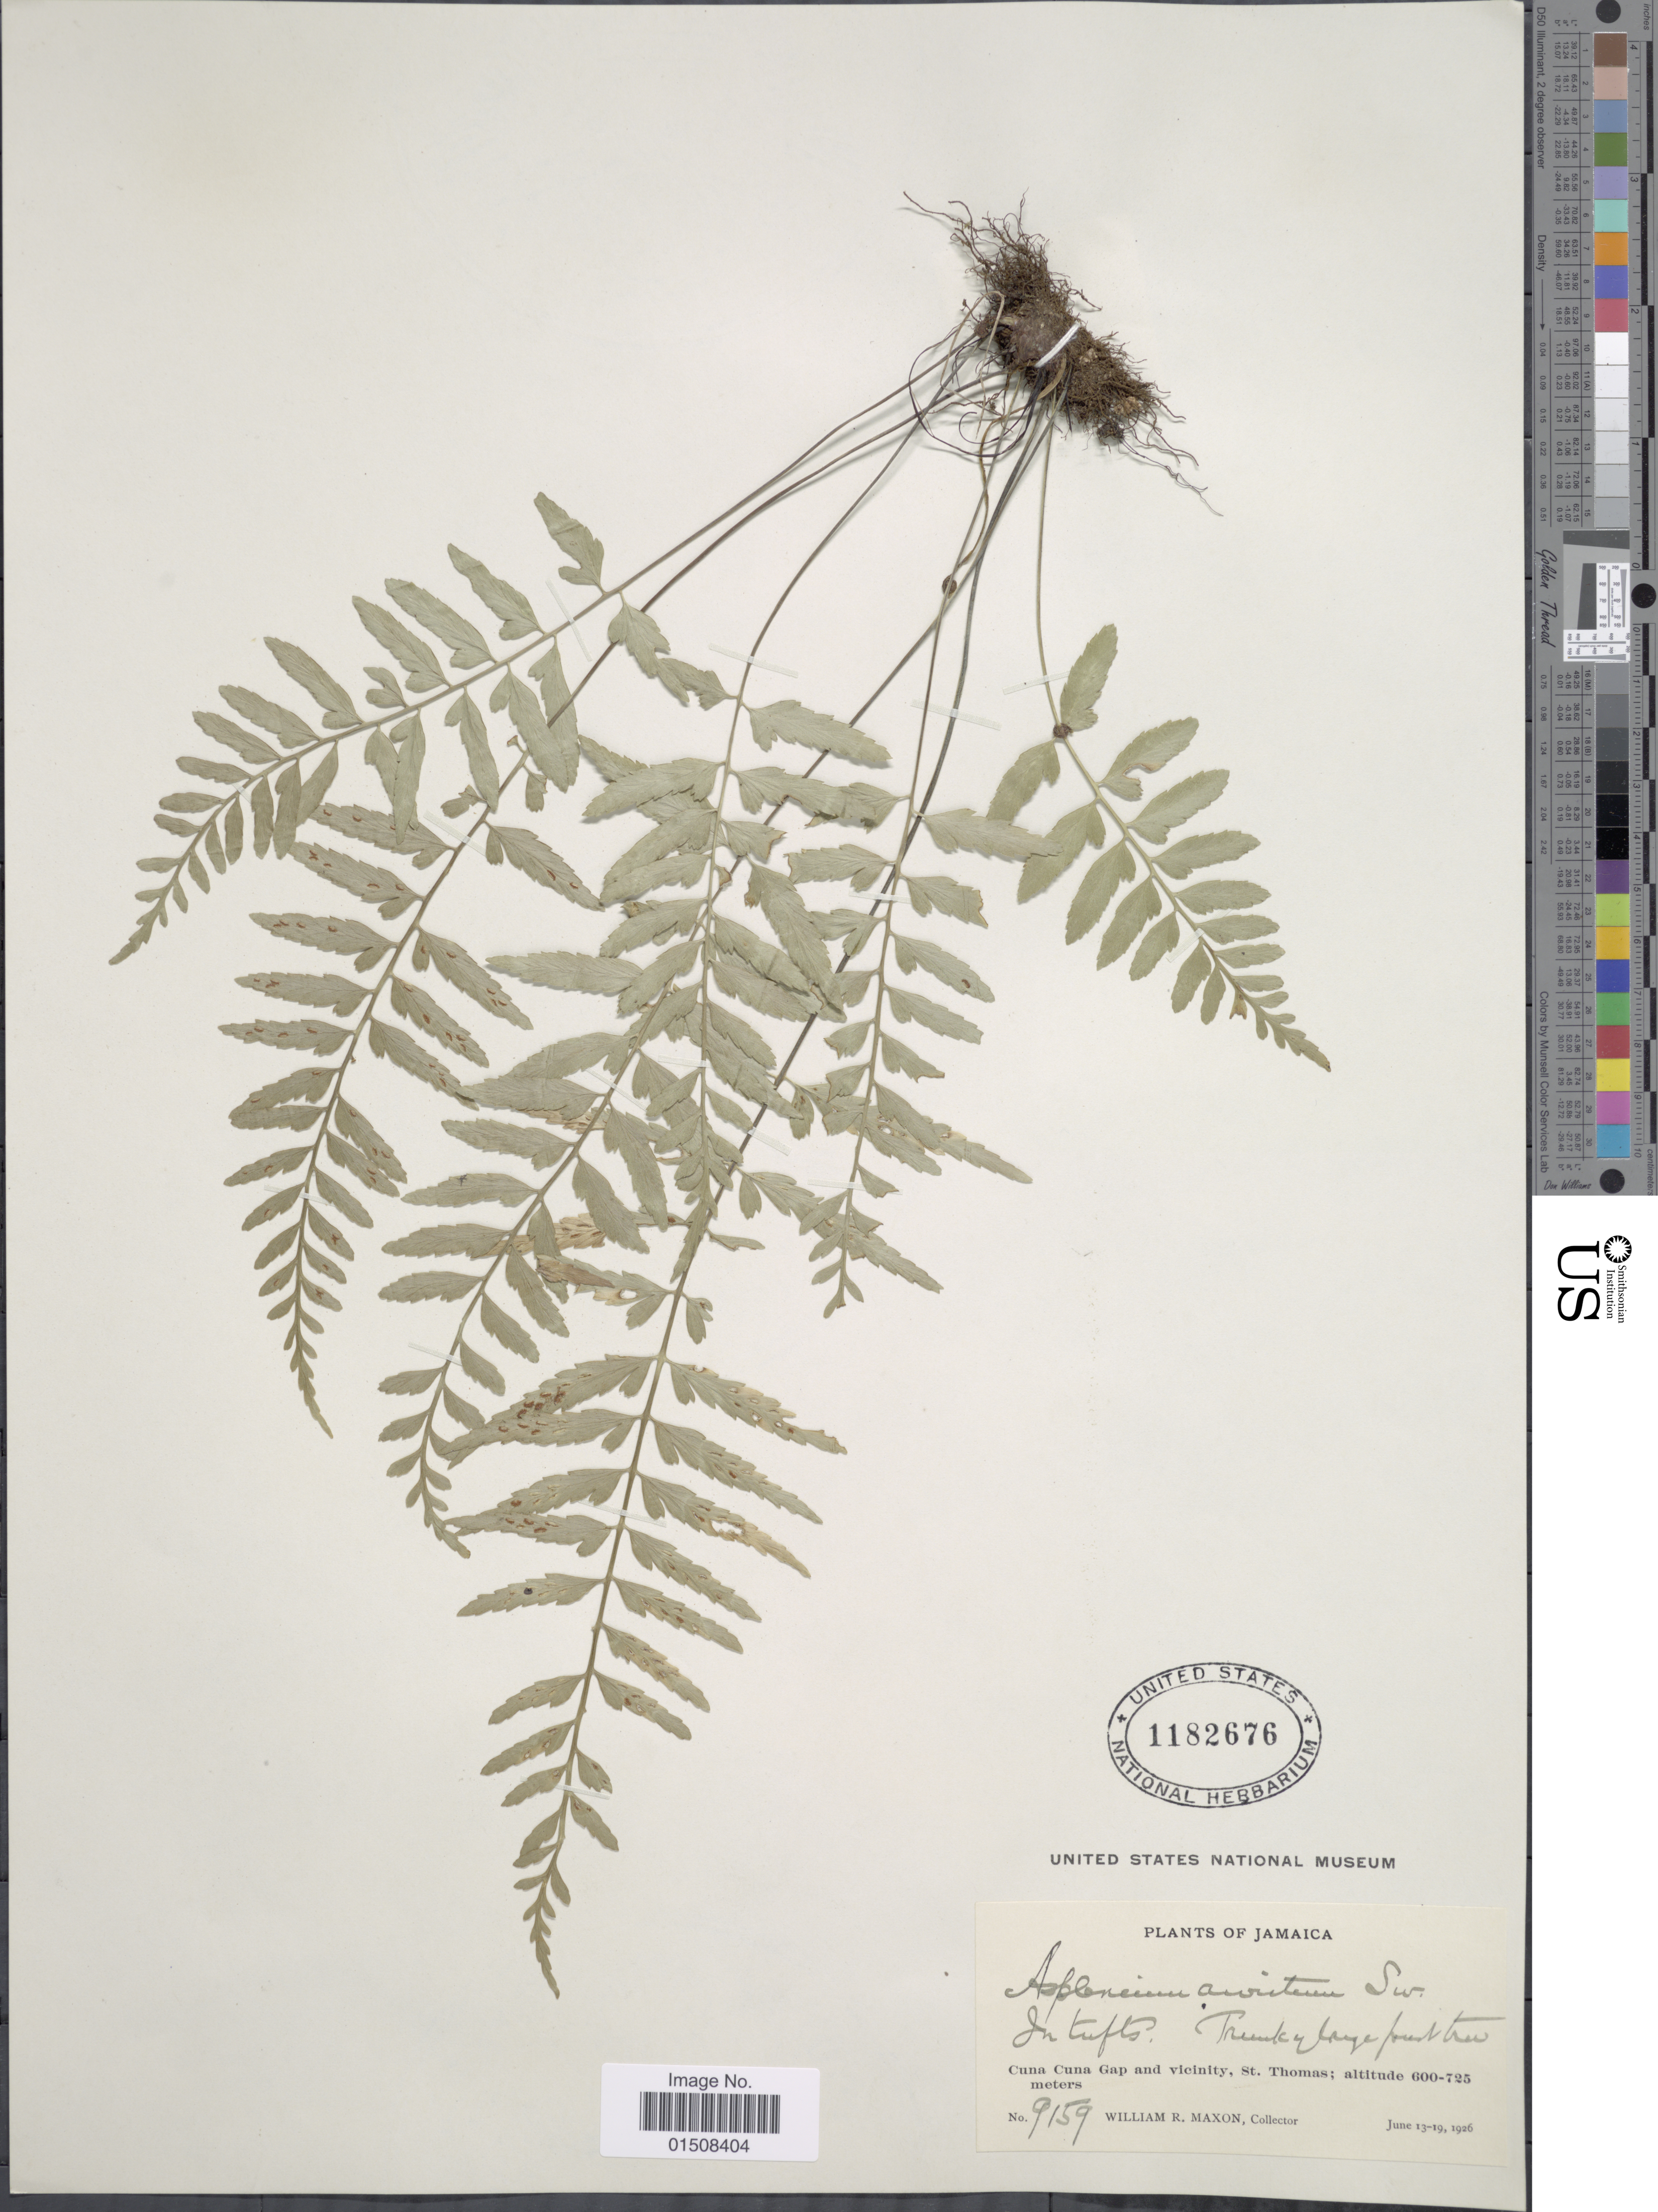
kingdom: Plantae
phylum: Tracheophyta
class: Polypodiopsida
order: Polypodiales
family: Aspleniaceae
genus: Asplenium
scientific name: Asplenium auritum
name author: Sw.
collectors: W. R. Maxon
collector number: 9159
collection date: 1926-06-13/1926-06-19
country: Jamaica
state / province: Saint Thomas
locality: Cuna Cuna Gap and vicinity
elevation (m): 600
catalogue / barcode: US 1182676